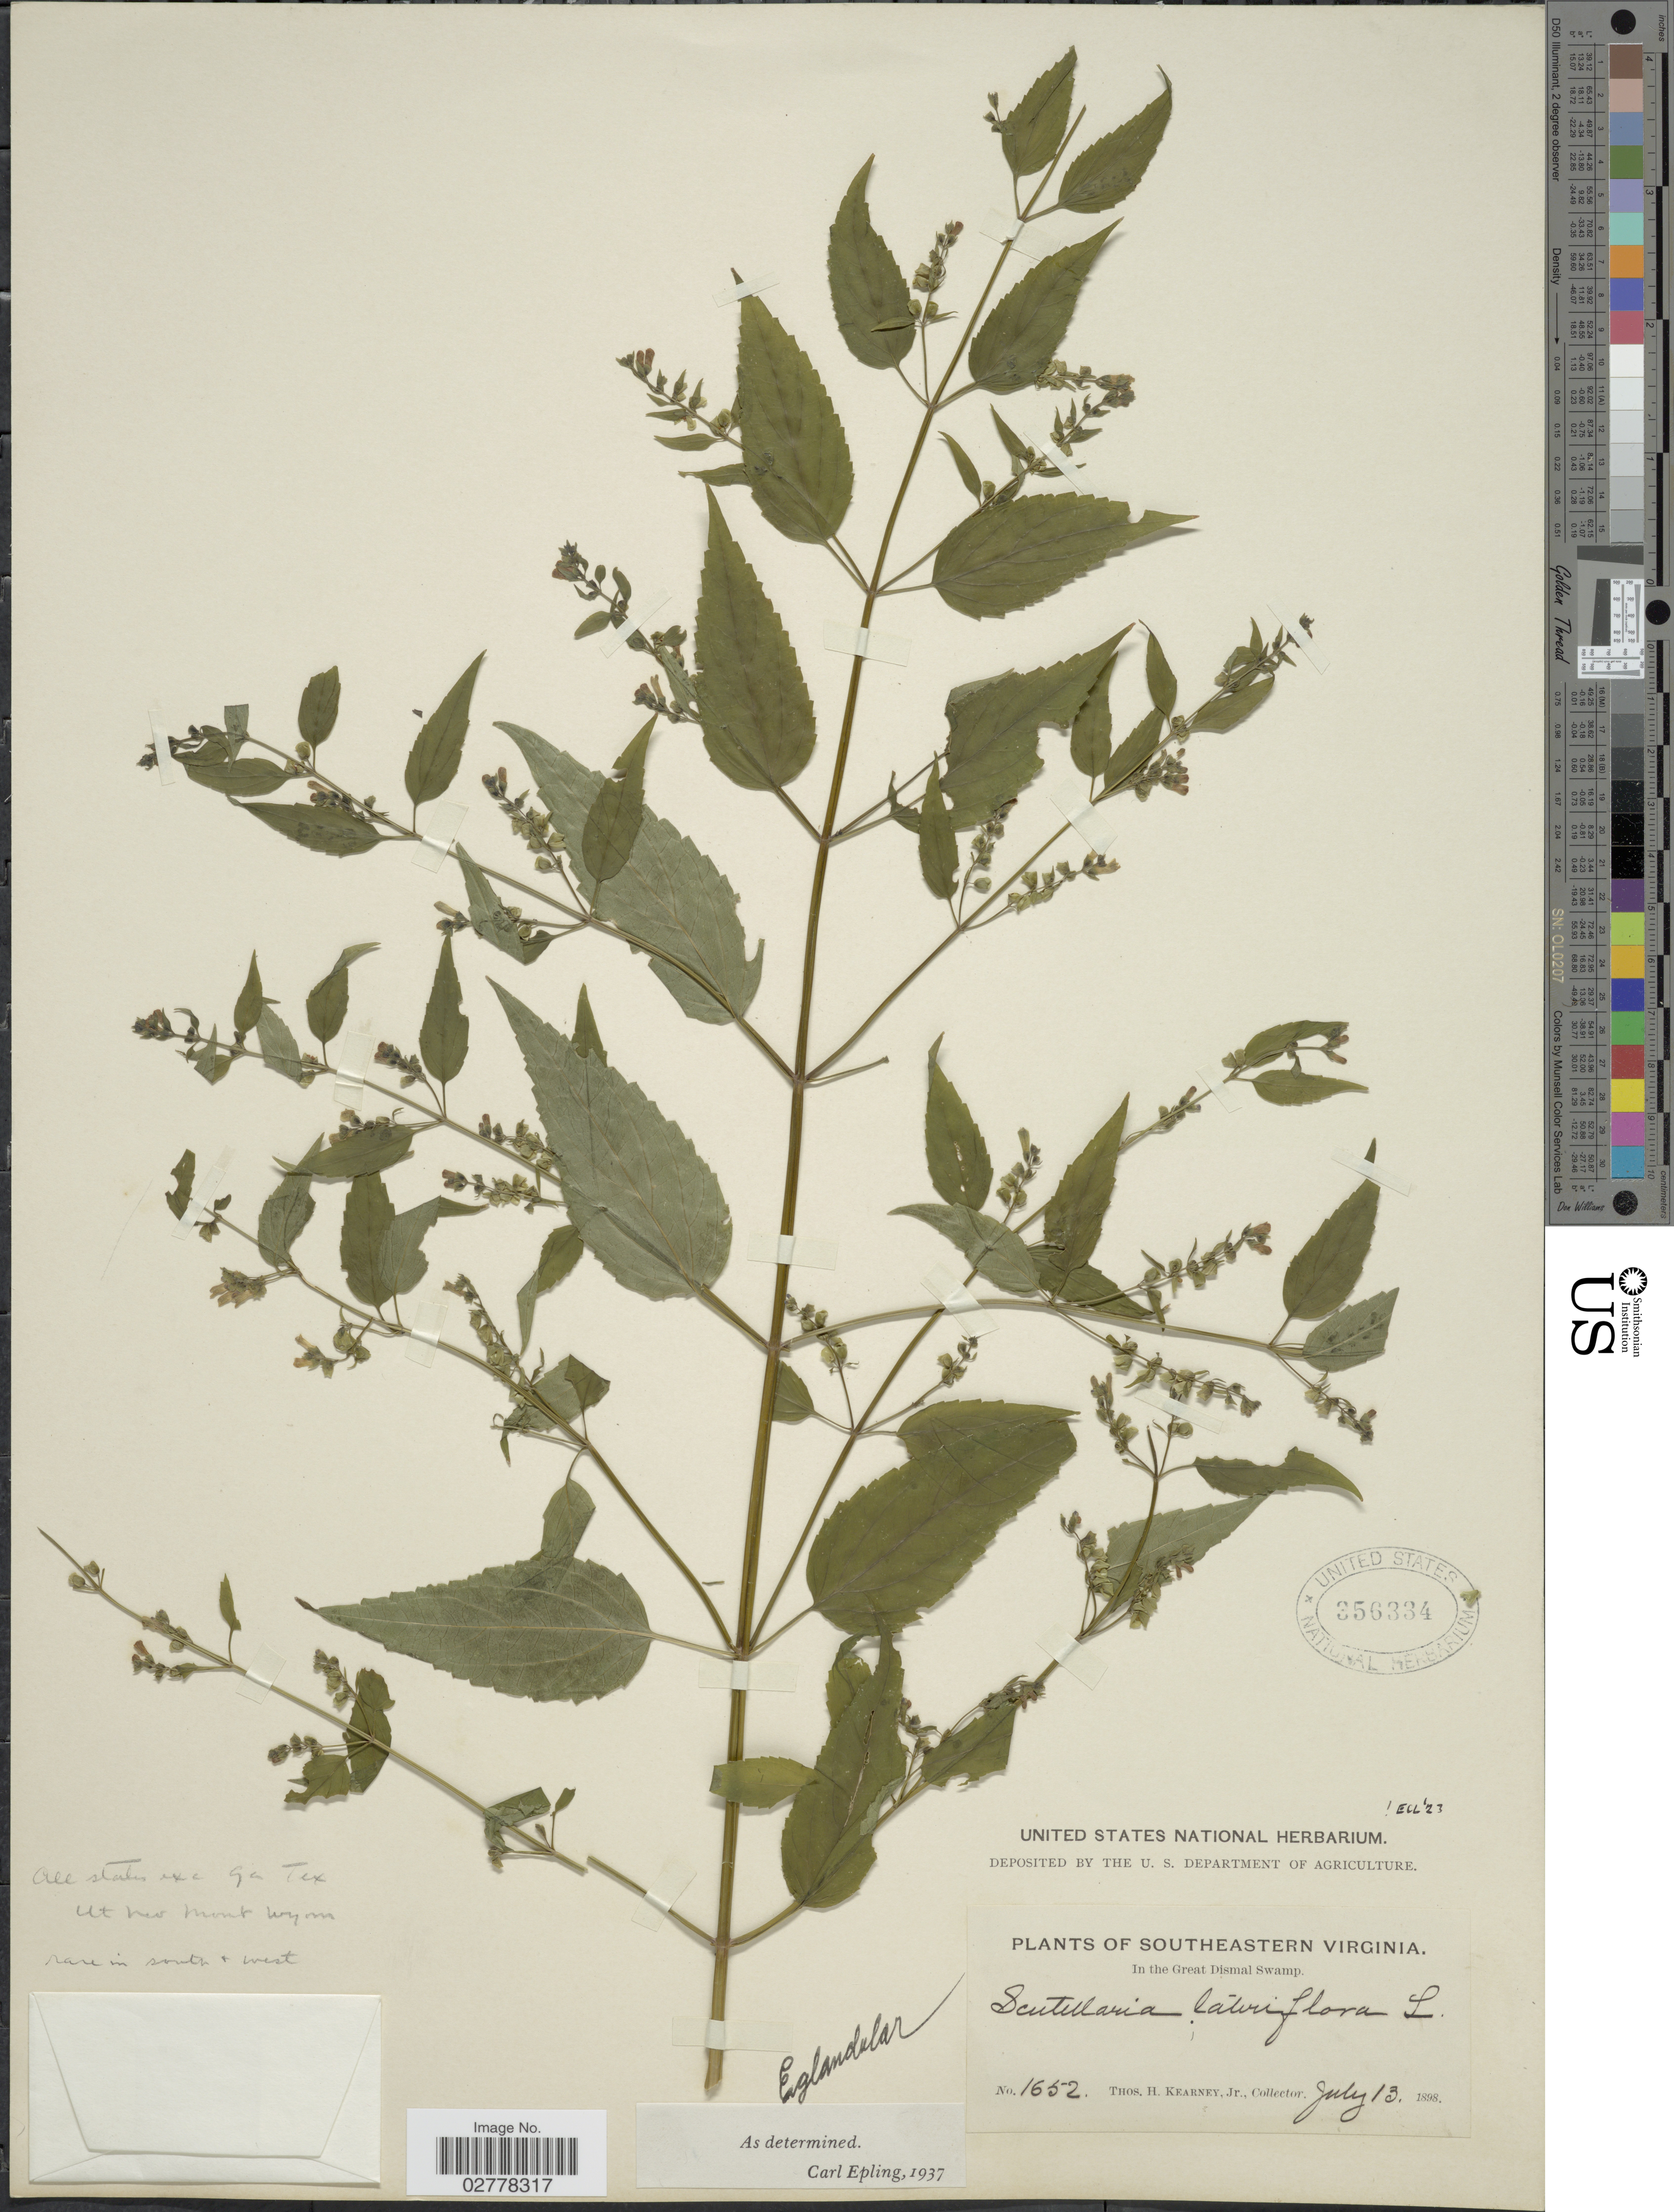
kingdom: Plantae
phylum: Tracheophyta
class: Magnoliopsida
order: Lamiales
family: Lamiaceae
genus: Scutellaria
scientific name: Scutellaria lateriflora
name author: L.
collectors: T. H. Kearney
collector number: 1652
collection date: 1898-07-13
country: United States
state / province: Virginia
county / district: City of Chesapeake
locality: Southeastern Virginia. In the Great Dismal Swamp.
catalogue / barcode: US 356334